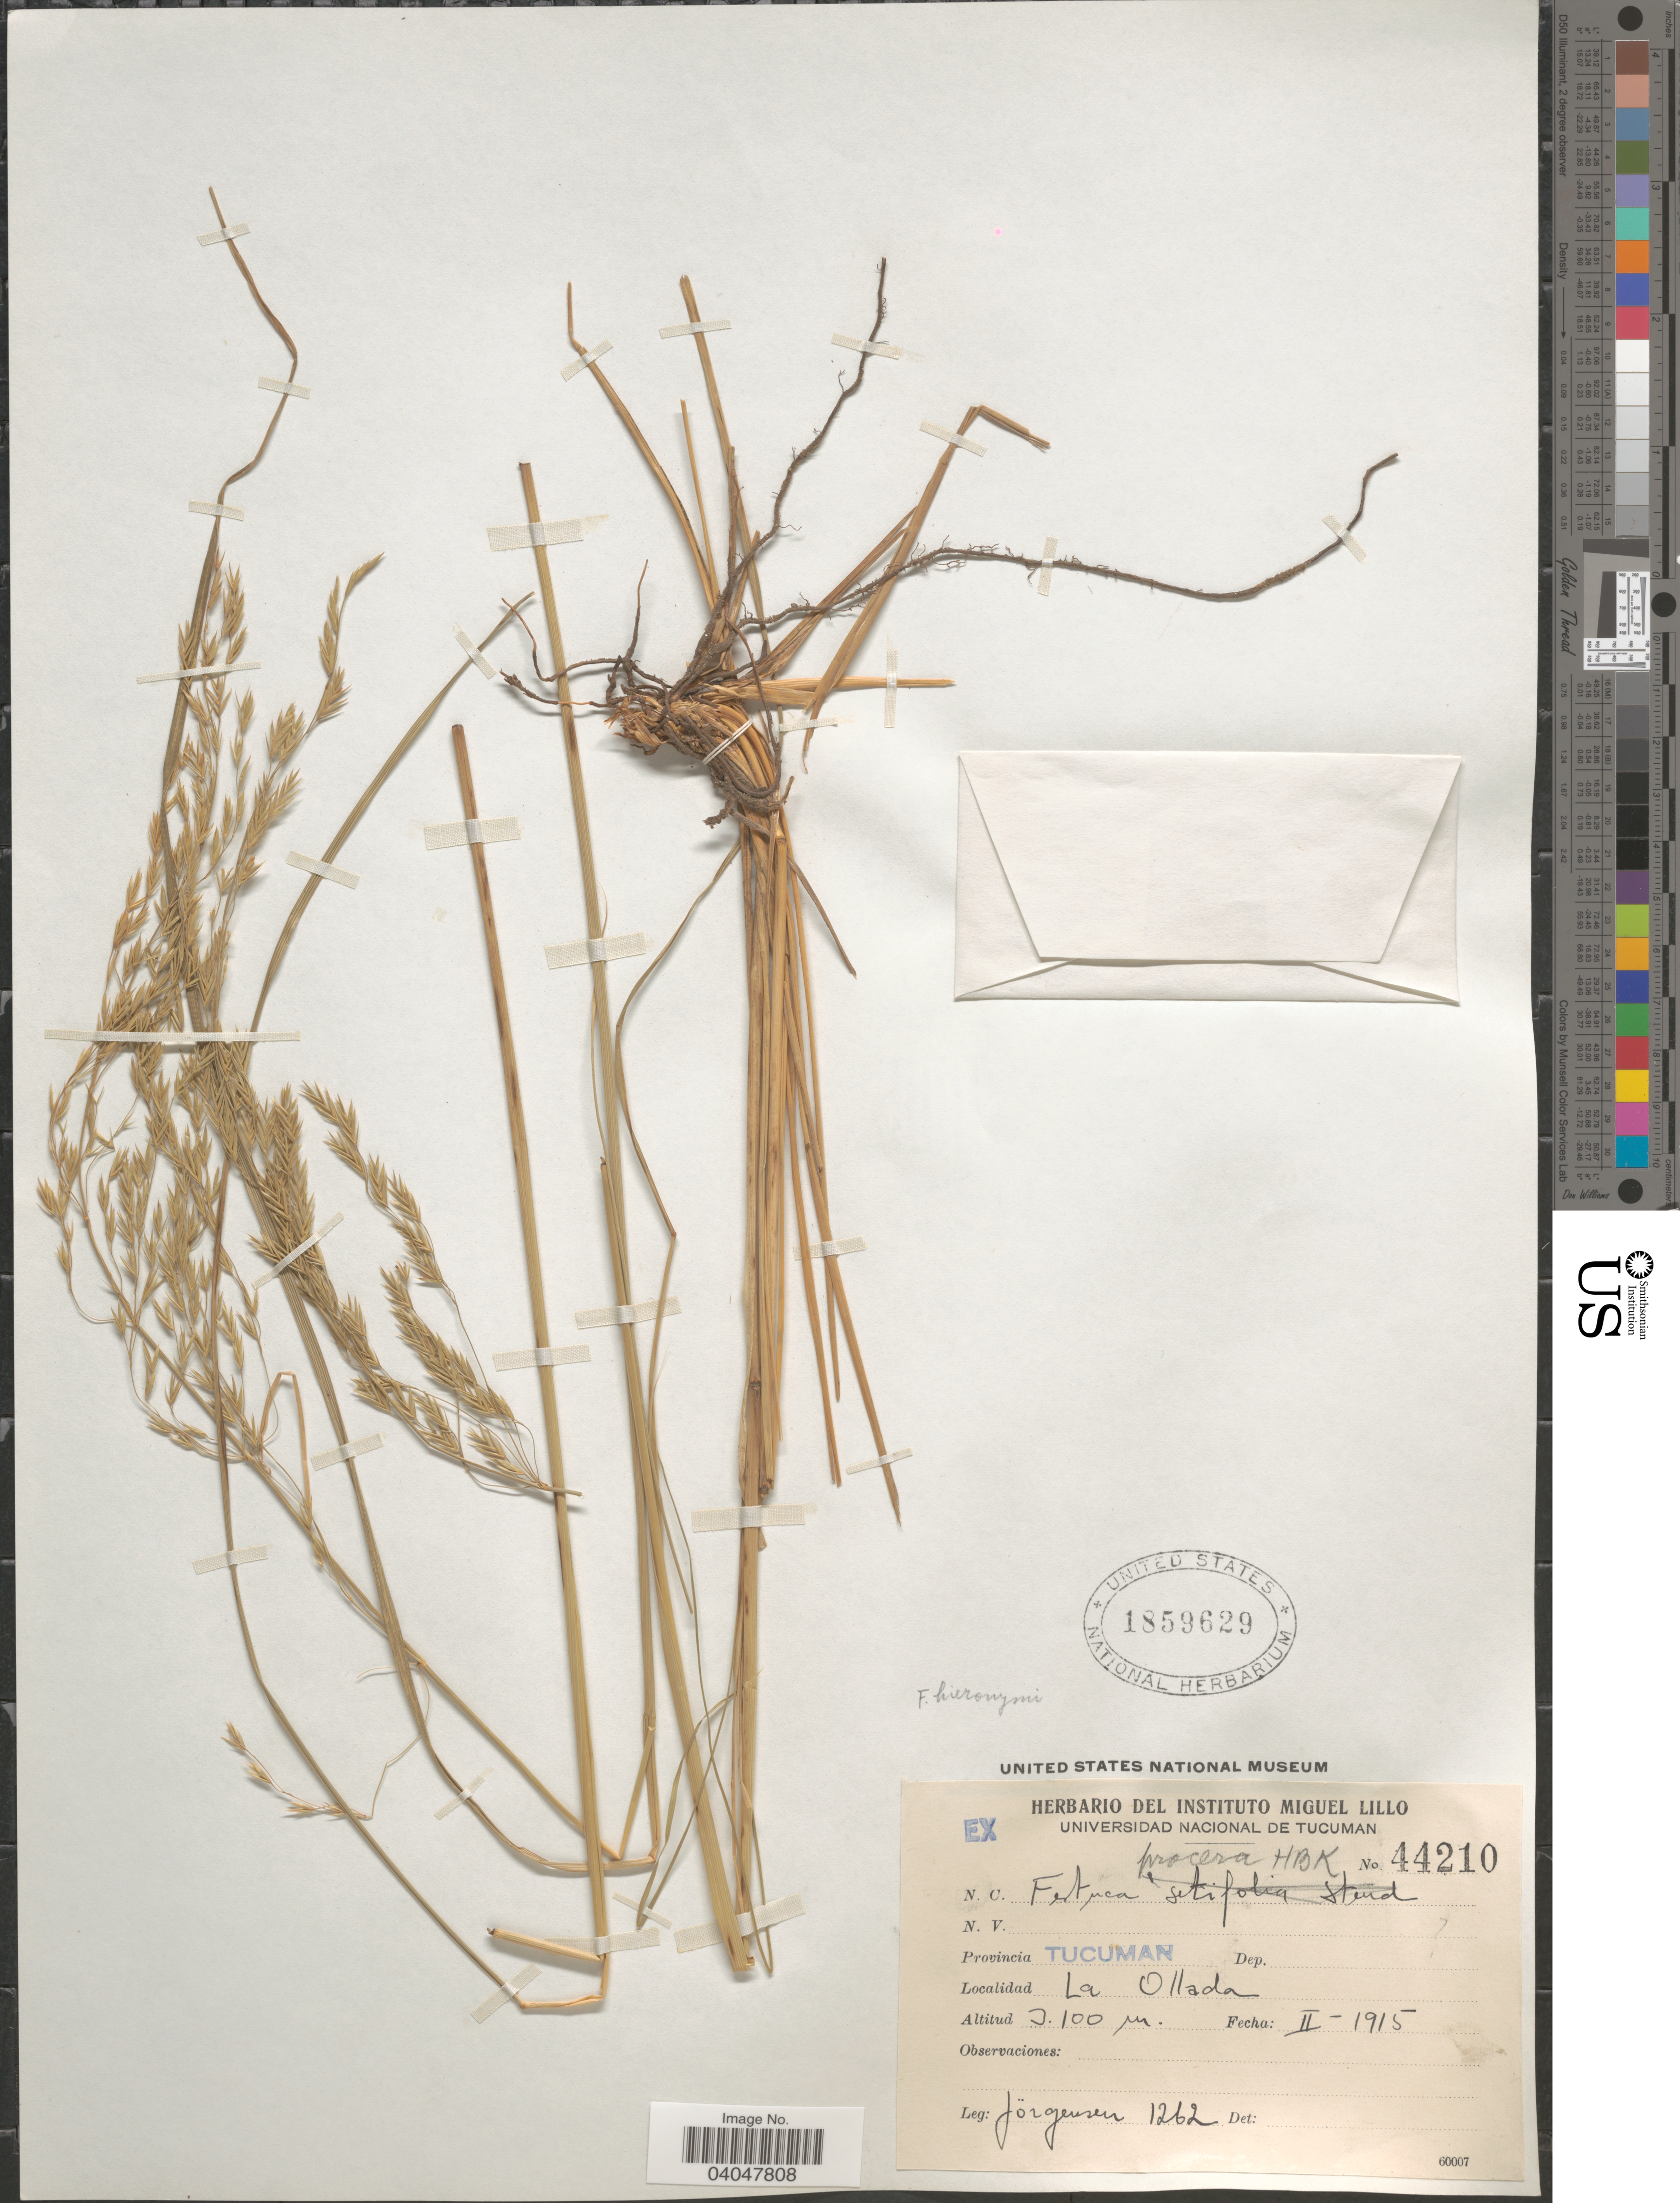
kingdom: Plantae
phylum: Tracheophyta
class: Liliopsida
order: Poales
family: Poaceae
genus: Festuca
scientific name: Festuca hieronymi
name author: Hack.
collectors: Jorgensen, --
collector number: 1262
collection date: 1915-02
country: Argentina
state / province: Tucuman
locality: La Ollada.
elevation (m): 3100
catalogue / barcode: US 1859629